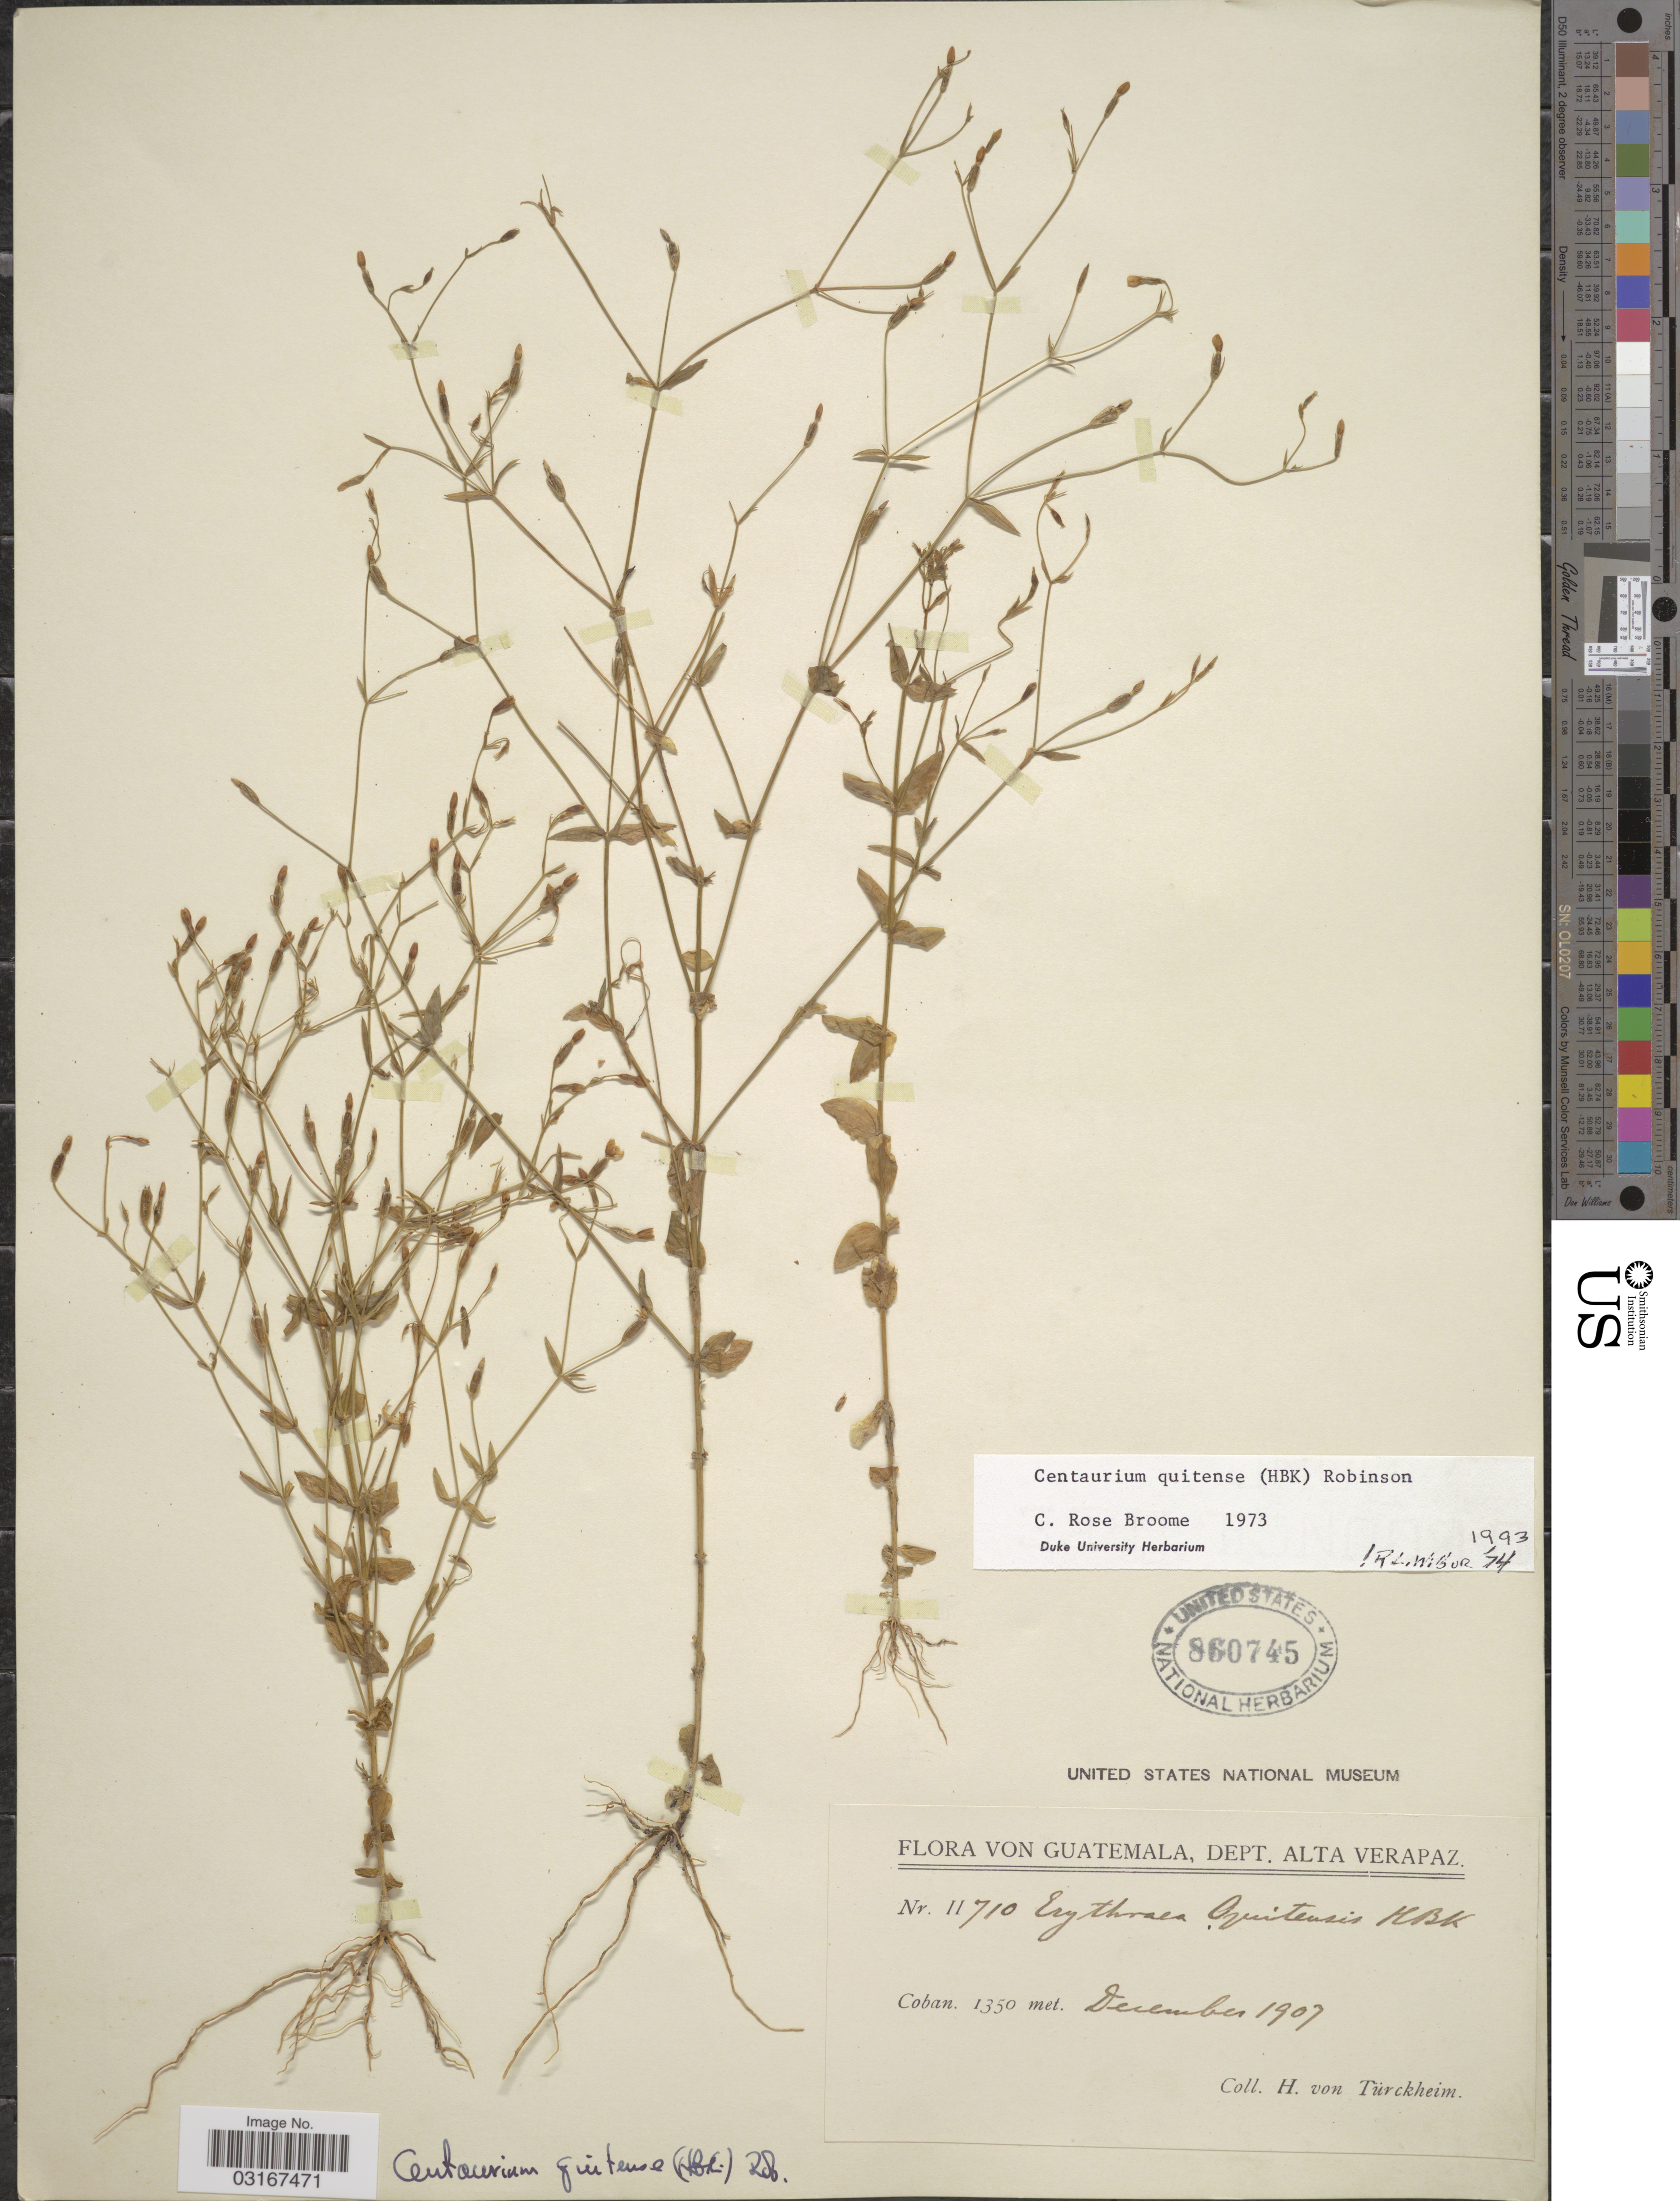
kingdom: Plantae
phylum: Tracheophyta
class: Magnoliopsida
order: Gentianales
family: Gentianaceae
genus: Centaurium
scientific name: Centaurium quitense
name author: (Kunth) B.L. Rob.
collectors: H. von Türckheim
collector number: II710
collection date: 1907-12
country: Guatemala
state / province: Alta Verapaz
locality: Dept. Alta Verapaz. Coban.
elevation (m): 1350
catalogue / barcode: US 860745